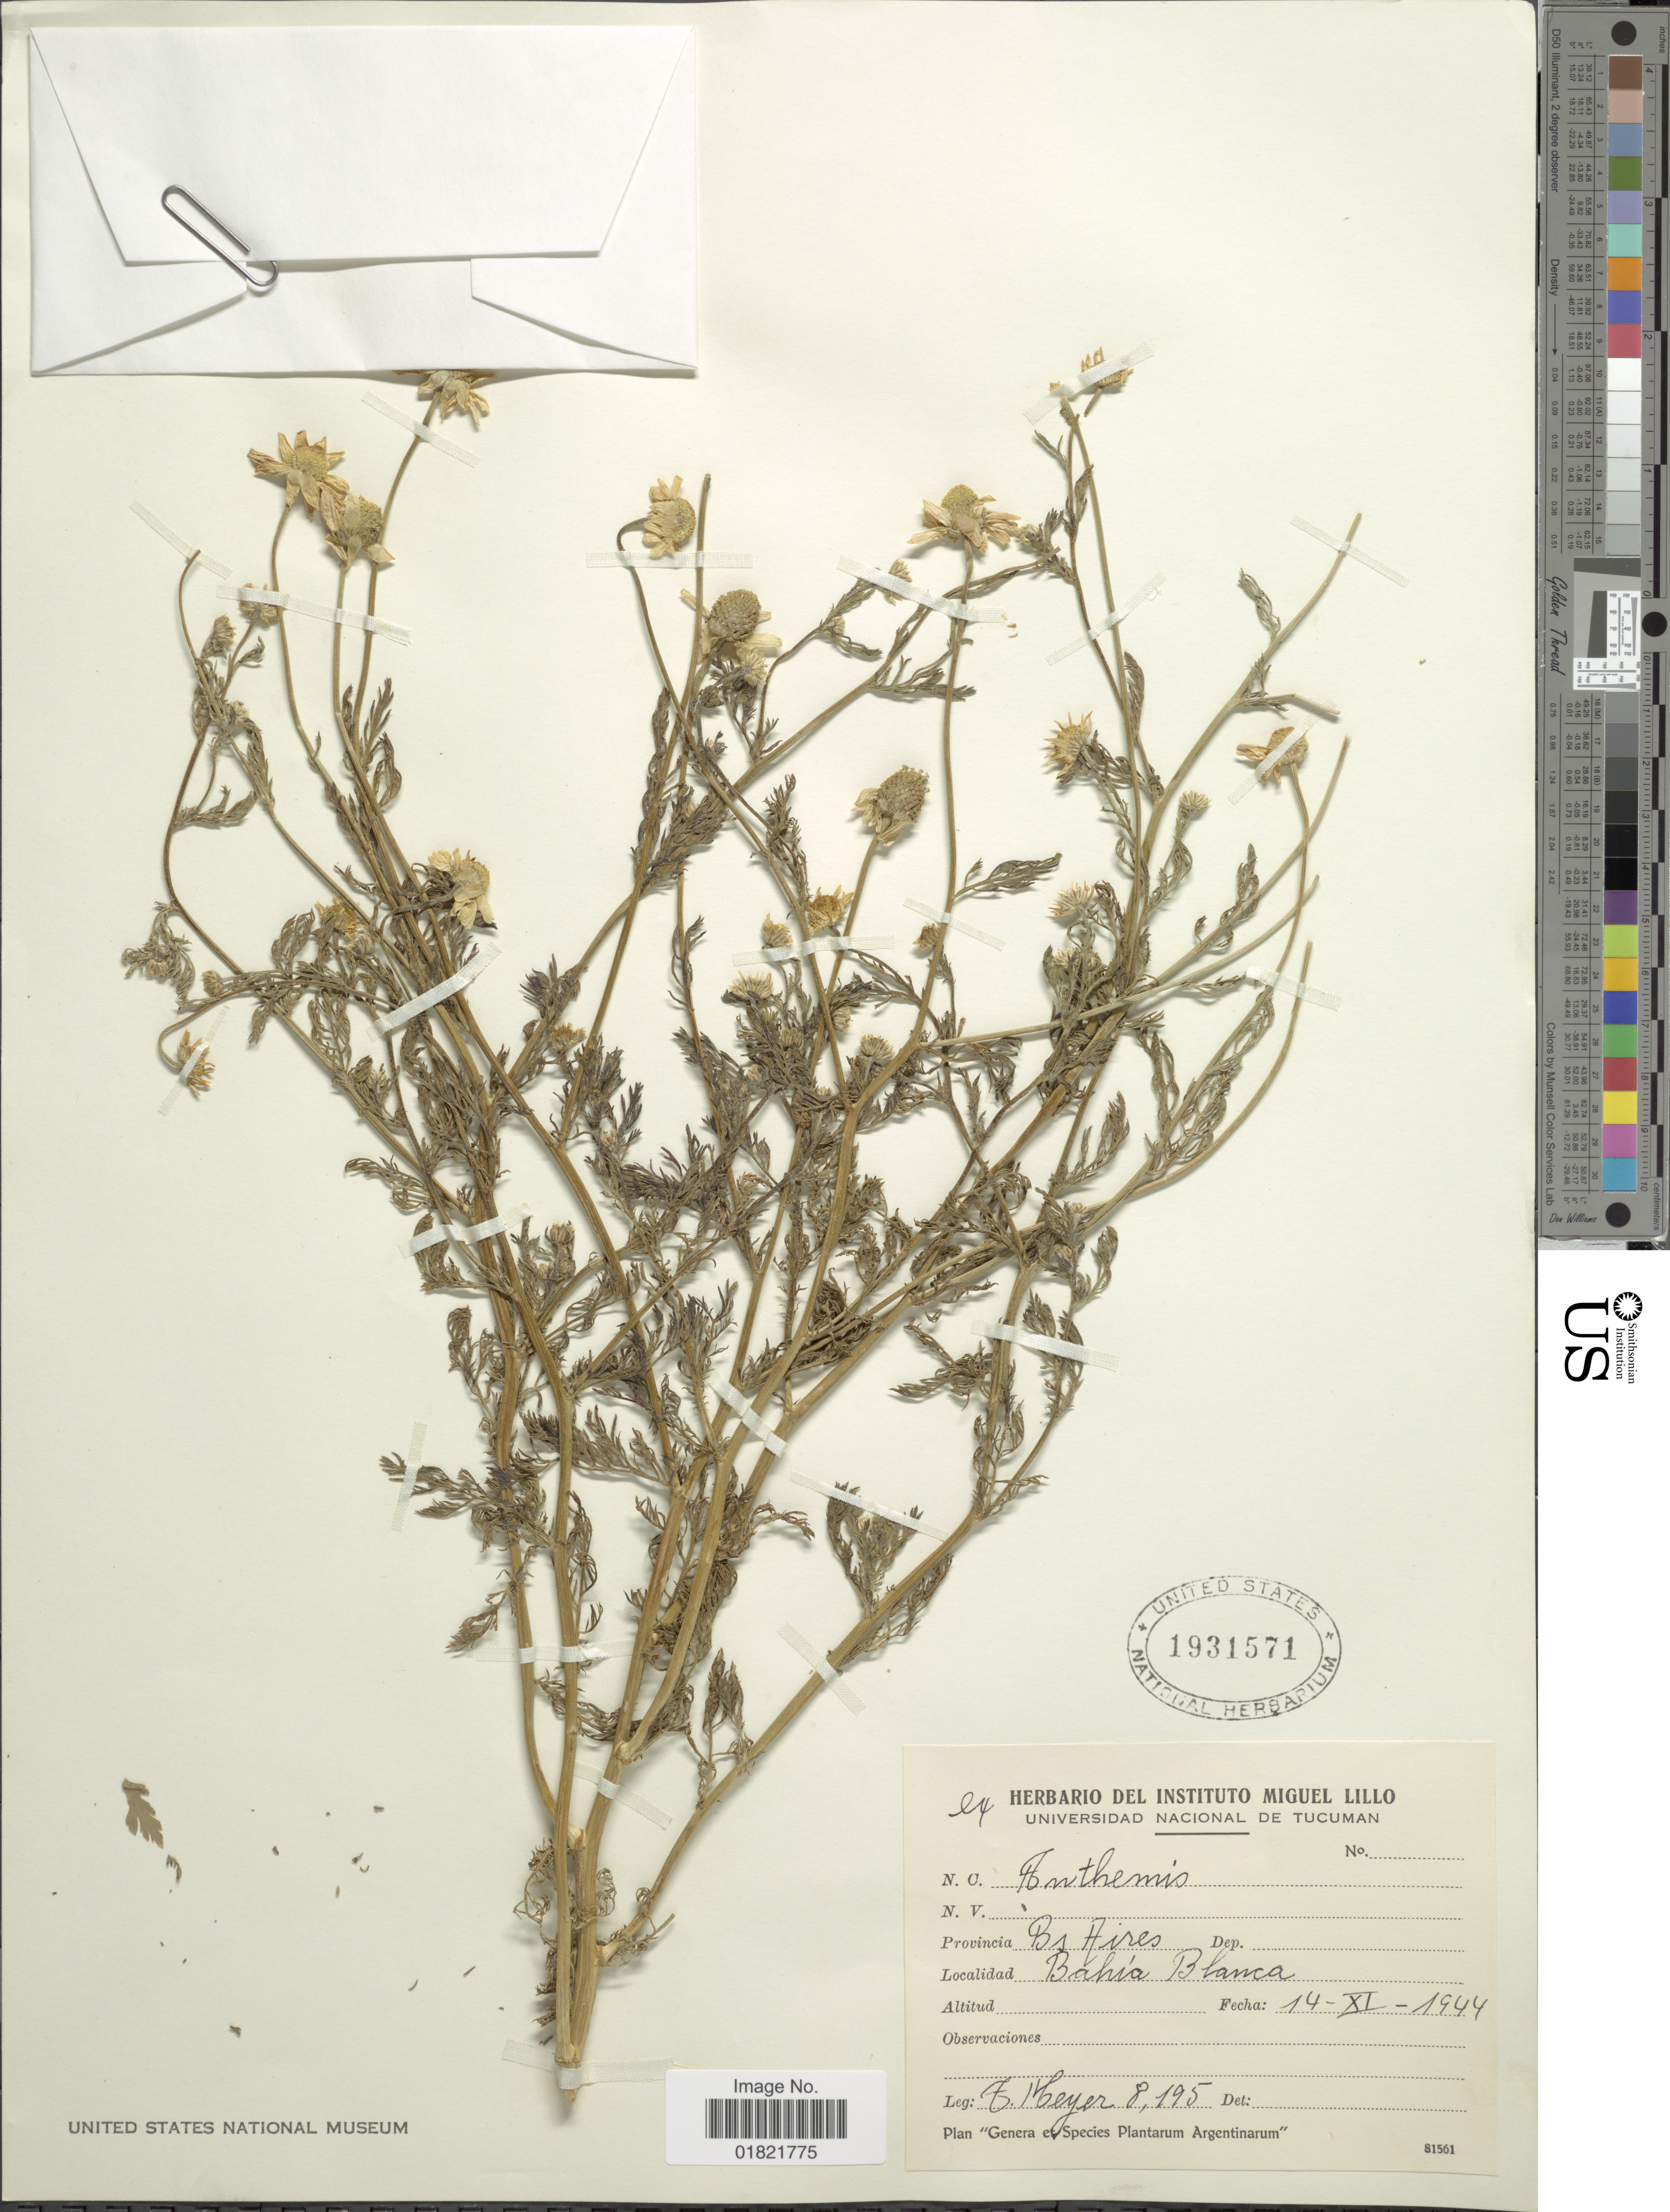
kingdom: Plantae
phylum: Tracheophyta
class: Magnoliopsida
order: Asterales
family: Asteraceae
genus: Anthemis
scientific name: Anthemis cotula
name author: L.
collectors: F. Meyer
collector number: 8195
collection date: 1944-11-14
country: Argentina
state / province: Buenos Aires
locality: Bahia Blanca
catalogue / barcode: US 1931571